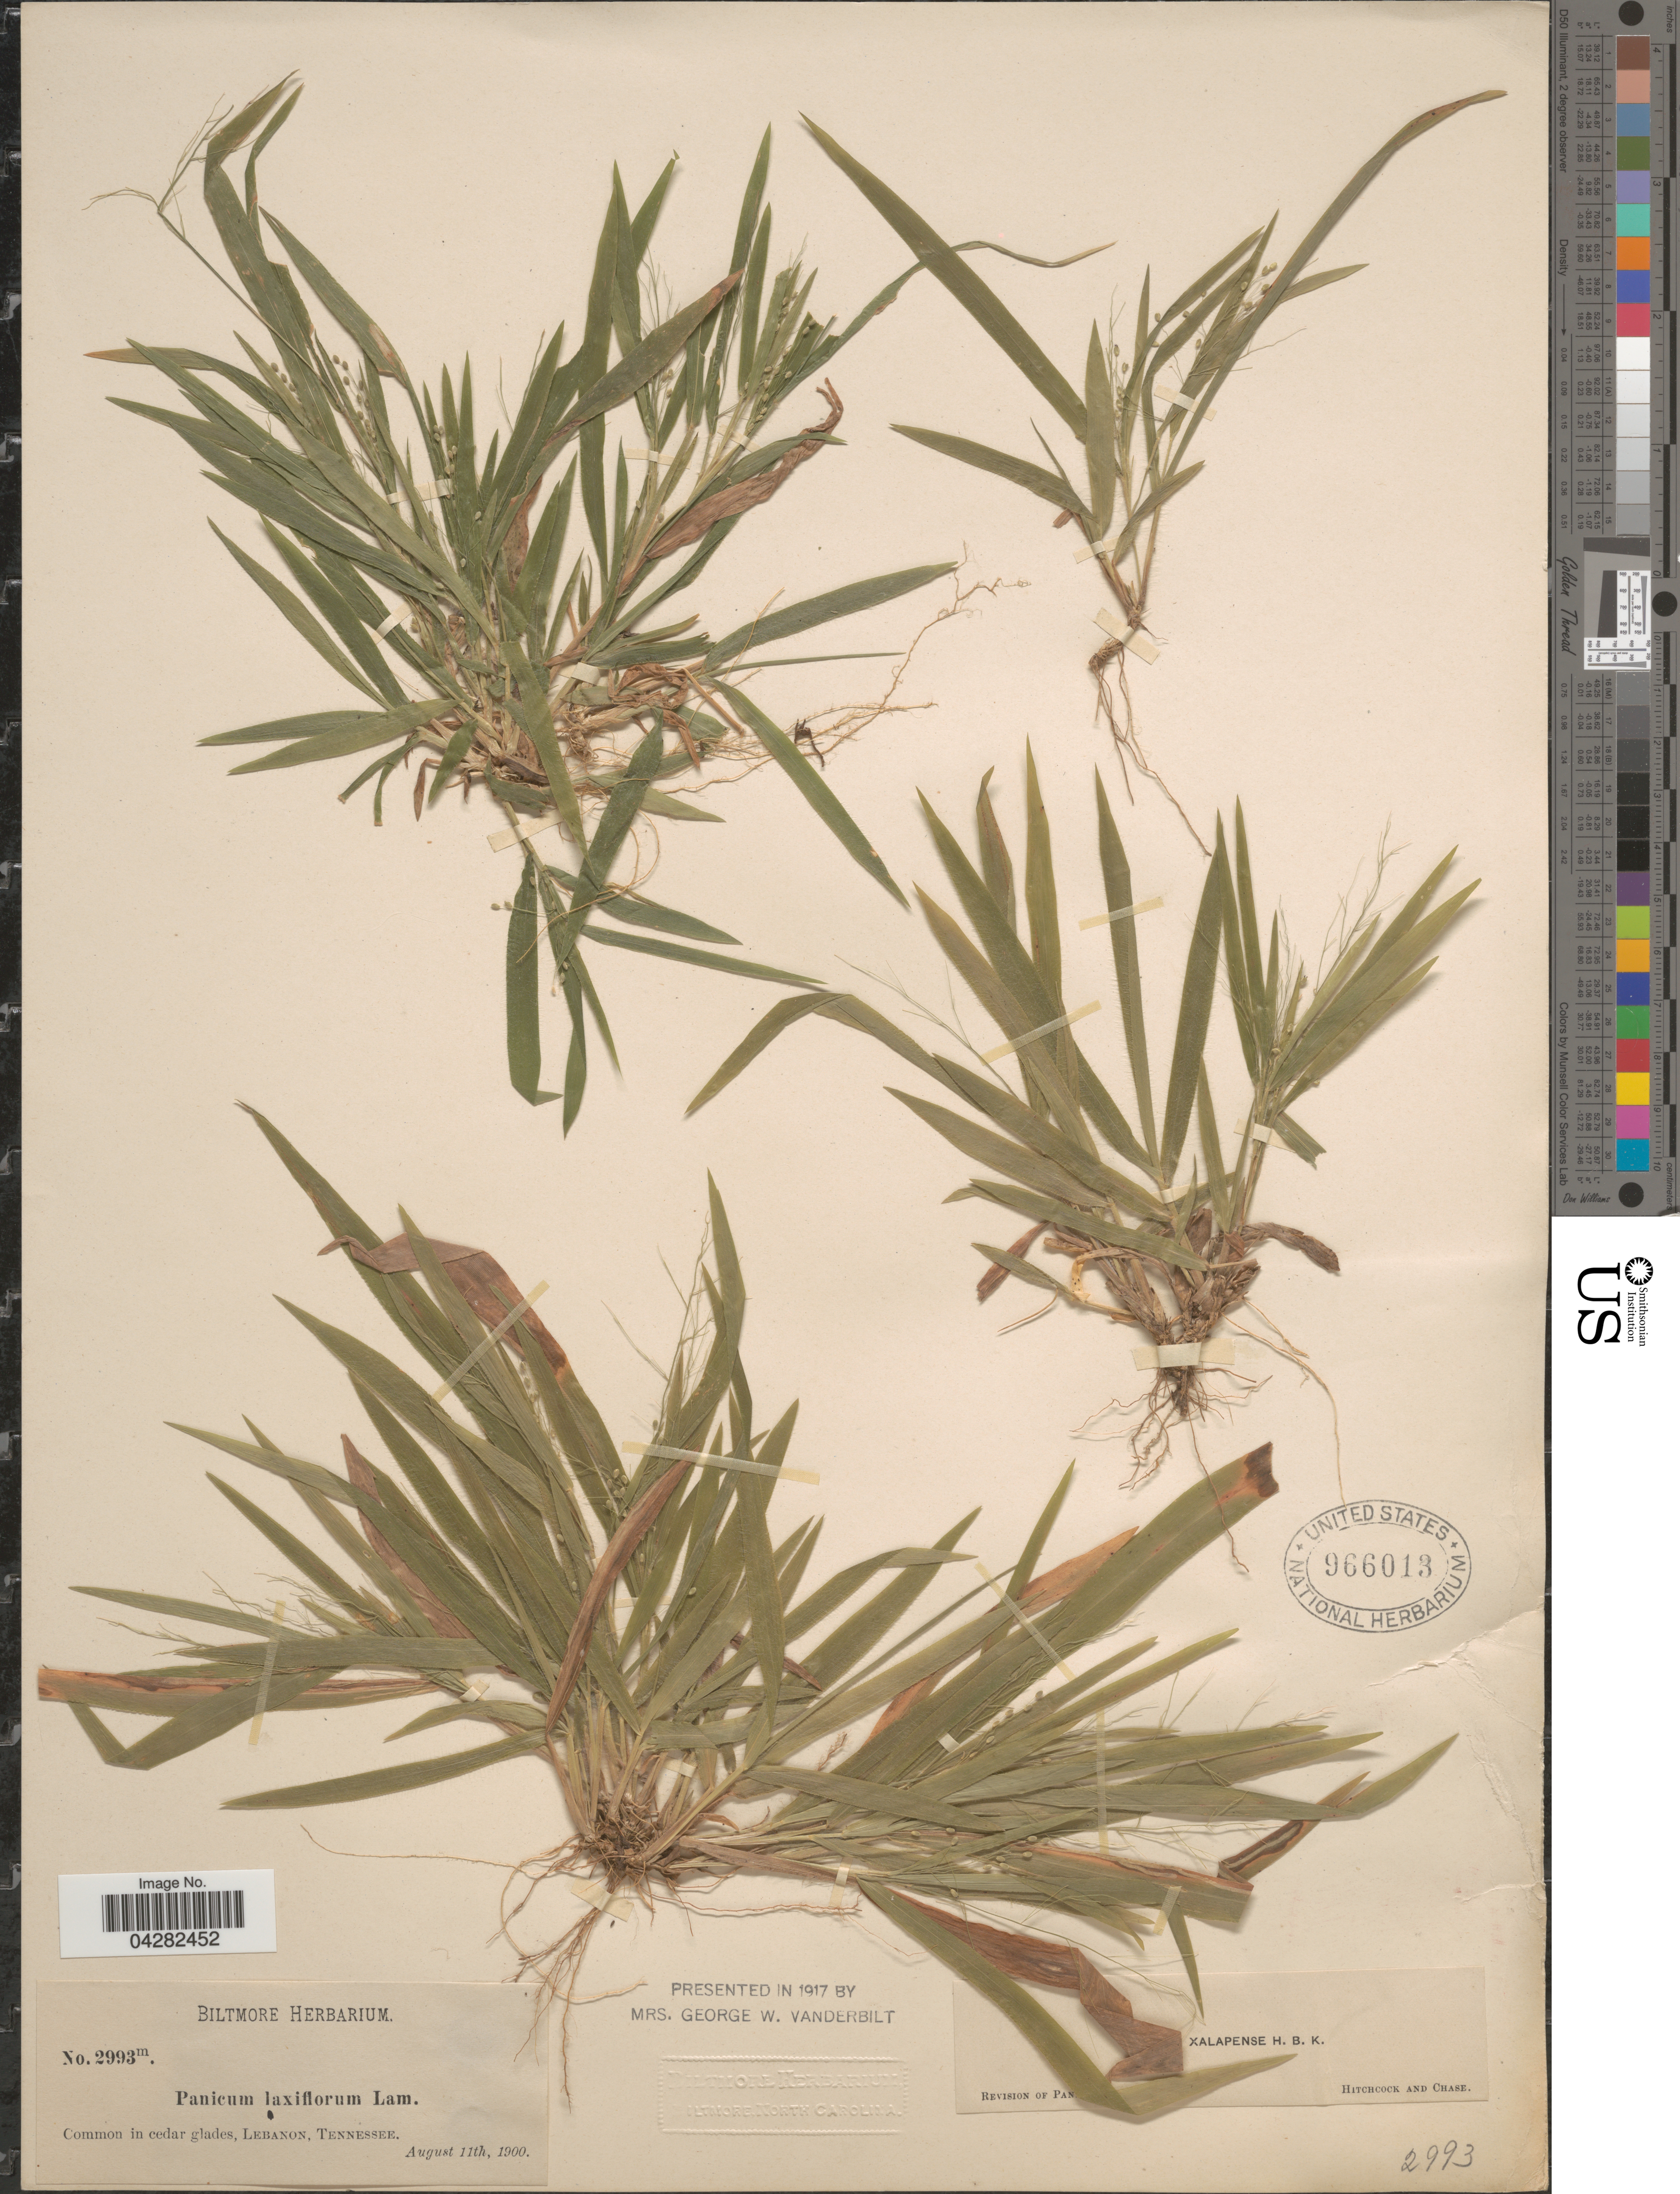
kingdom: Plantae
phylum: Tracheophyta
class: Liliopsida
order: Poales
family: Poaceae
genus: Dichanthelium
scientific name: Dichanthelium laxiflorum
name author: (Lam.) Gould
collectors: ex herb. Biltmore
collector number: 2993m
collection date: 1900-08-11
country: United States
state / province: Louisiana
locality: Common in cedar glades, Lebanon.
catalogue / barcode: US 966013